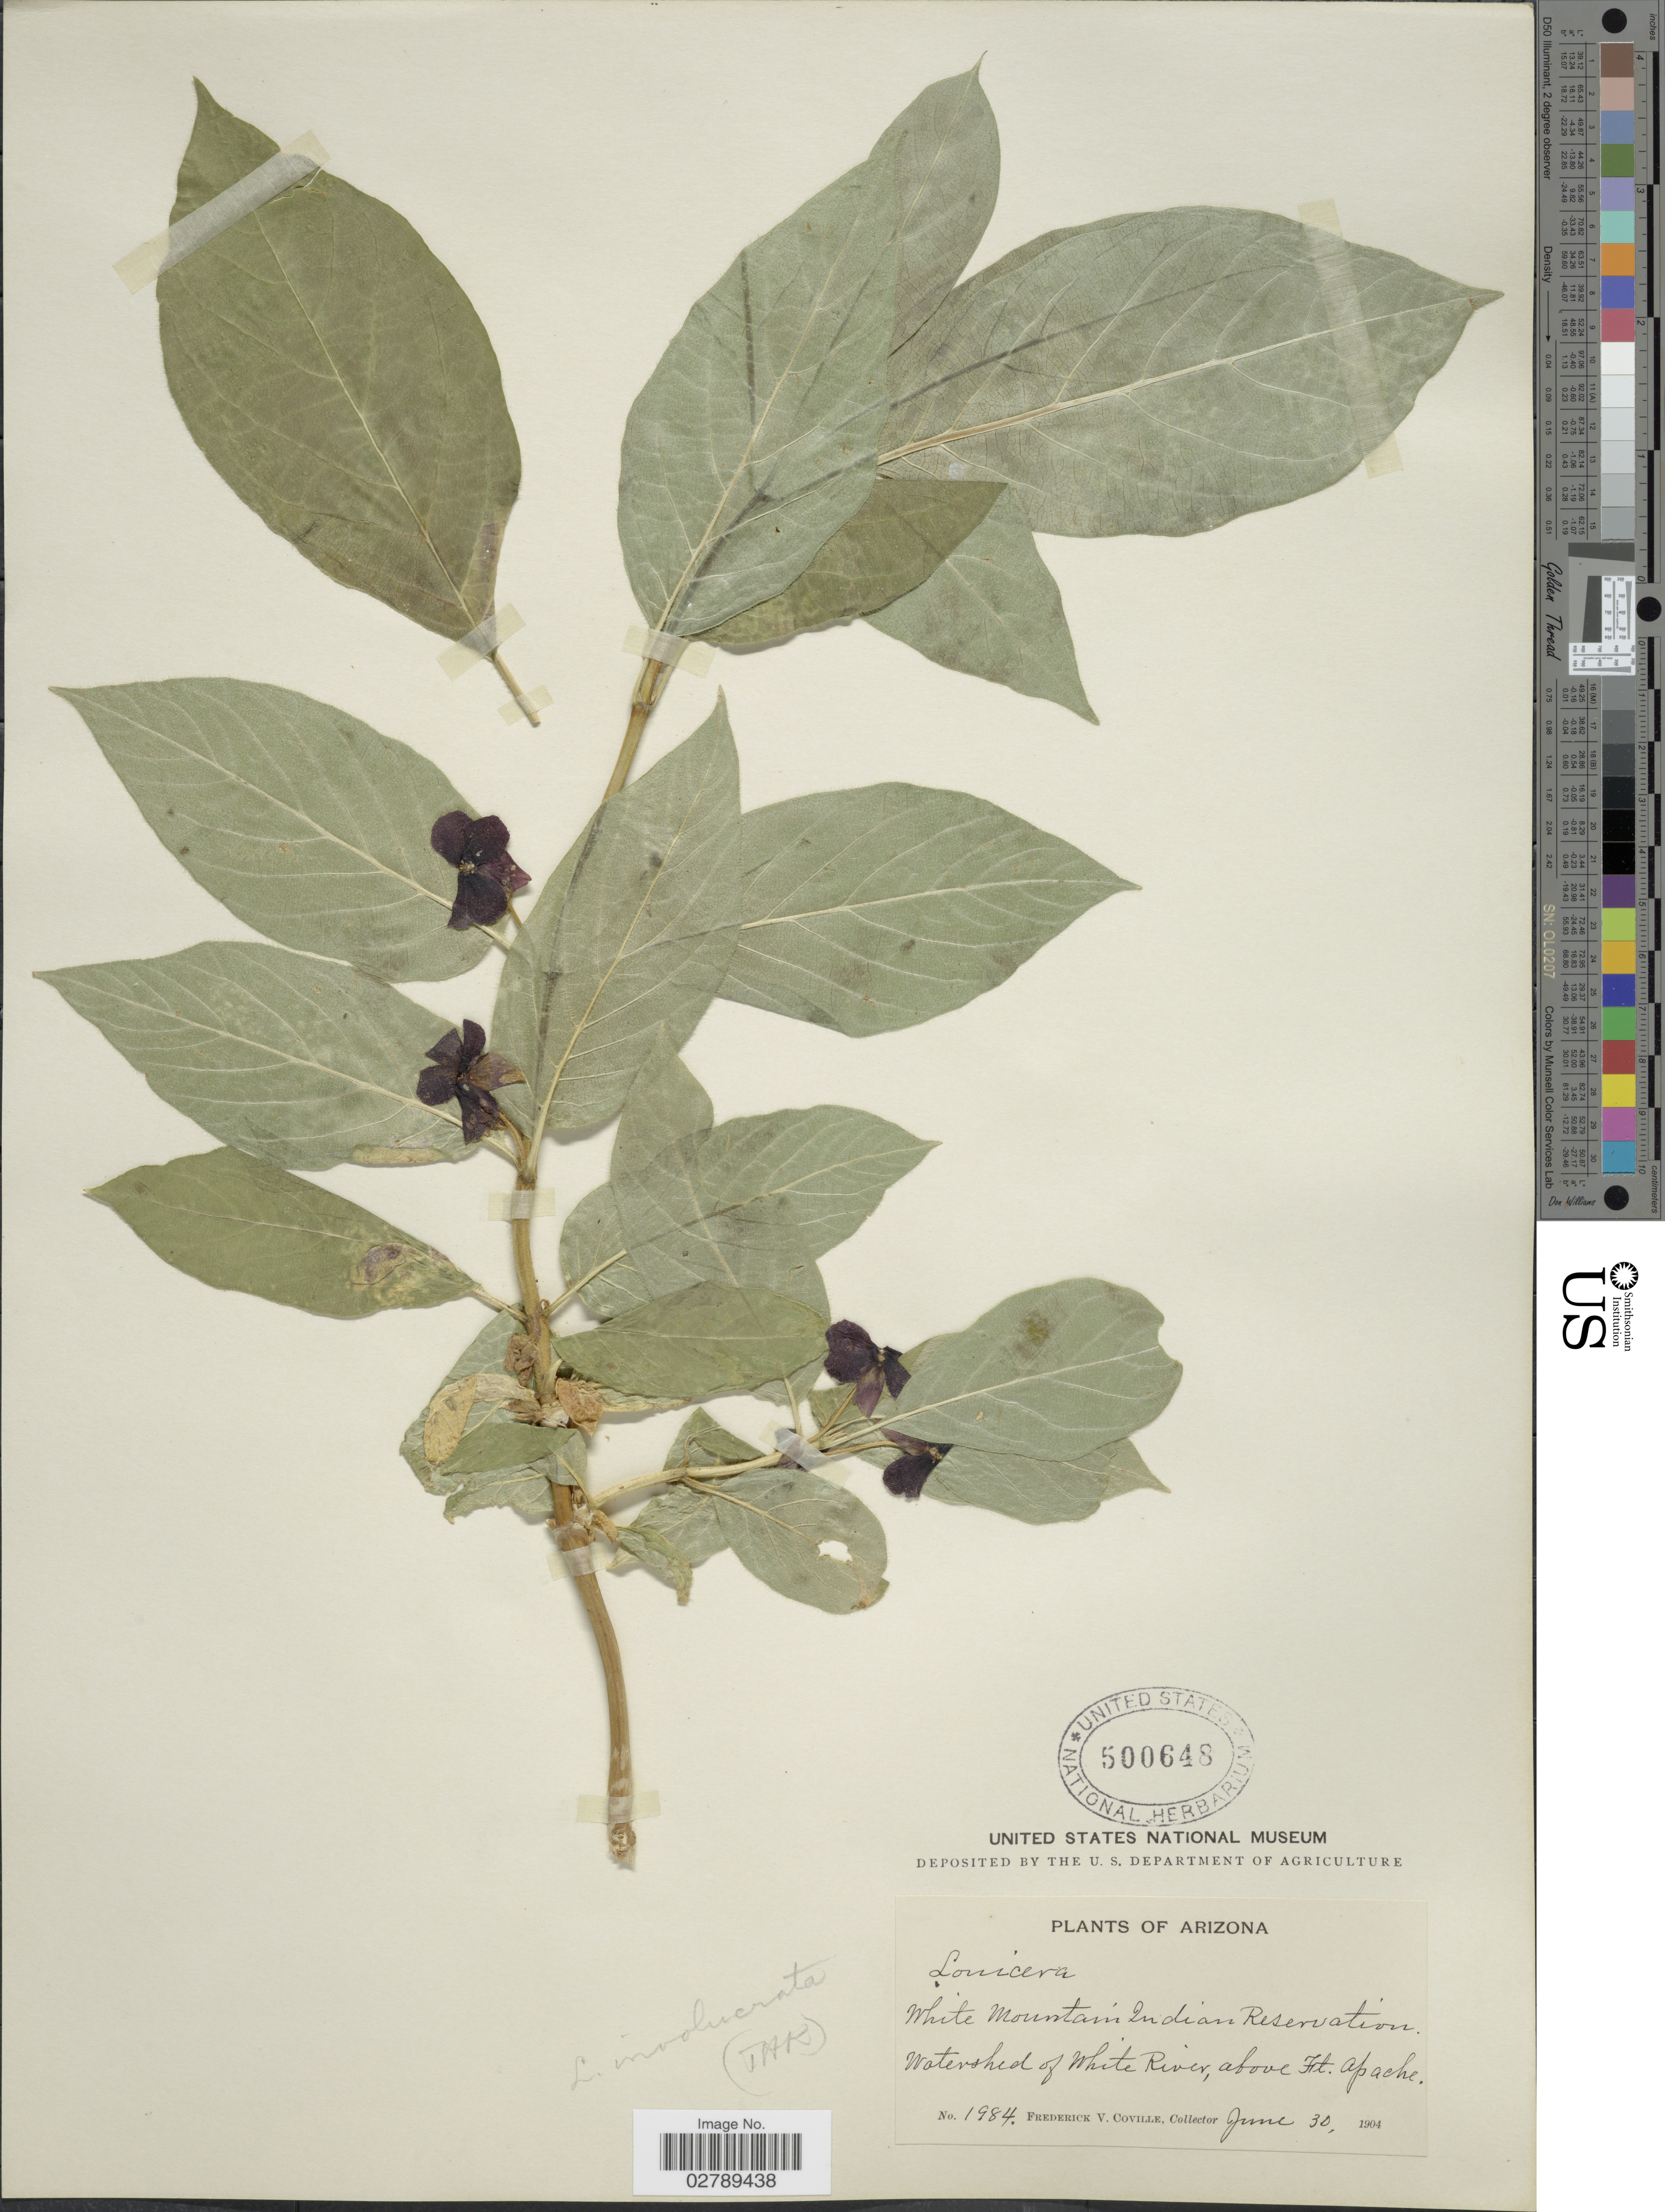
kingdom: Plantae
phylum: Tracheophyta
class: Magnoliopsida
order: Dipsacales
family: Caprifoliaceae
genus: Lonicera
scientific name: Lonicera involucrata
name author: (Richardson) Banks ex Spreng.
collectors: F. V. Coville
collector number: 1984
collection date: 1904-06-30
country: United States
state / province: Arizona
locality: White Mountain Indian Reservation. Watershed of White River, above Ft. Apache.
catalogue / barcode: US 500648